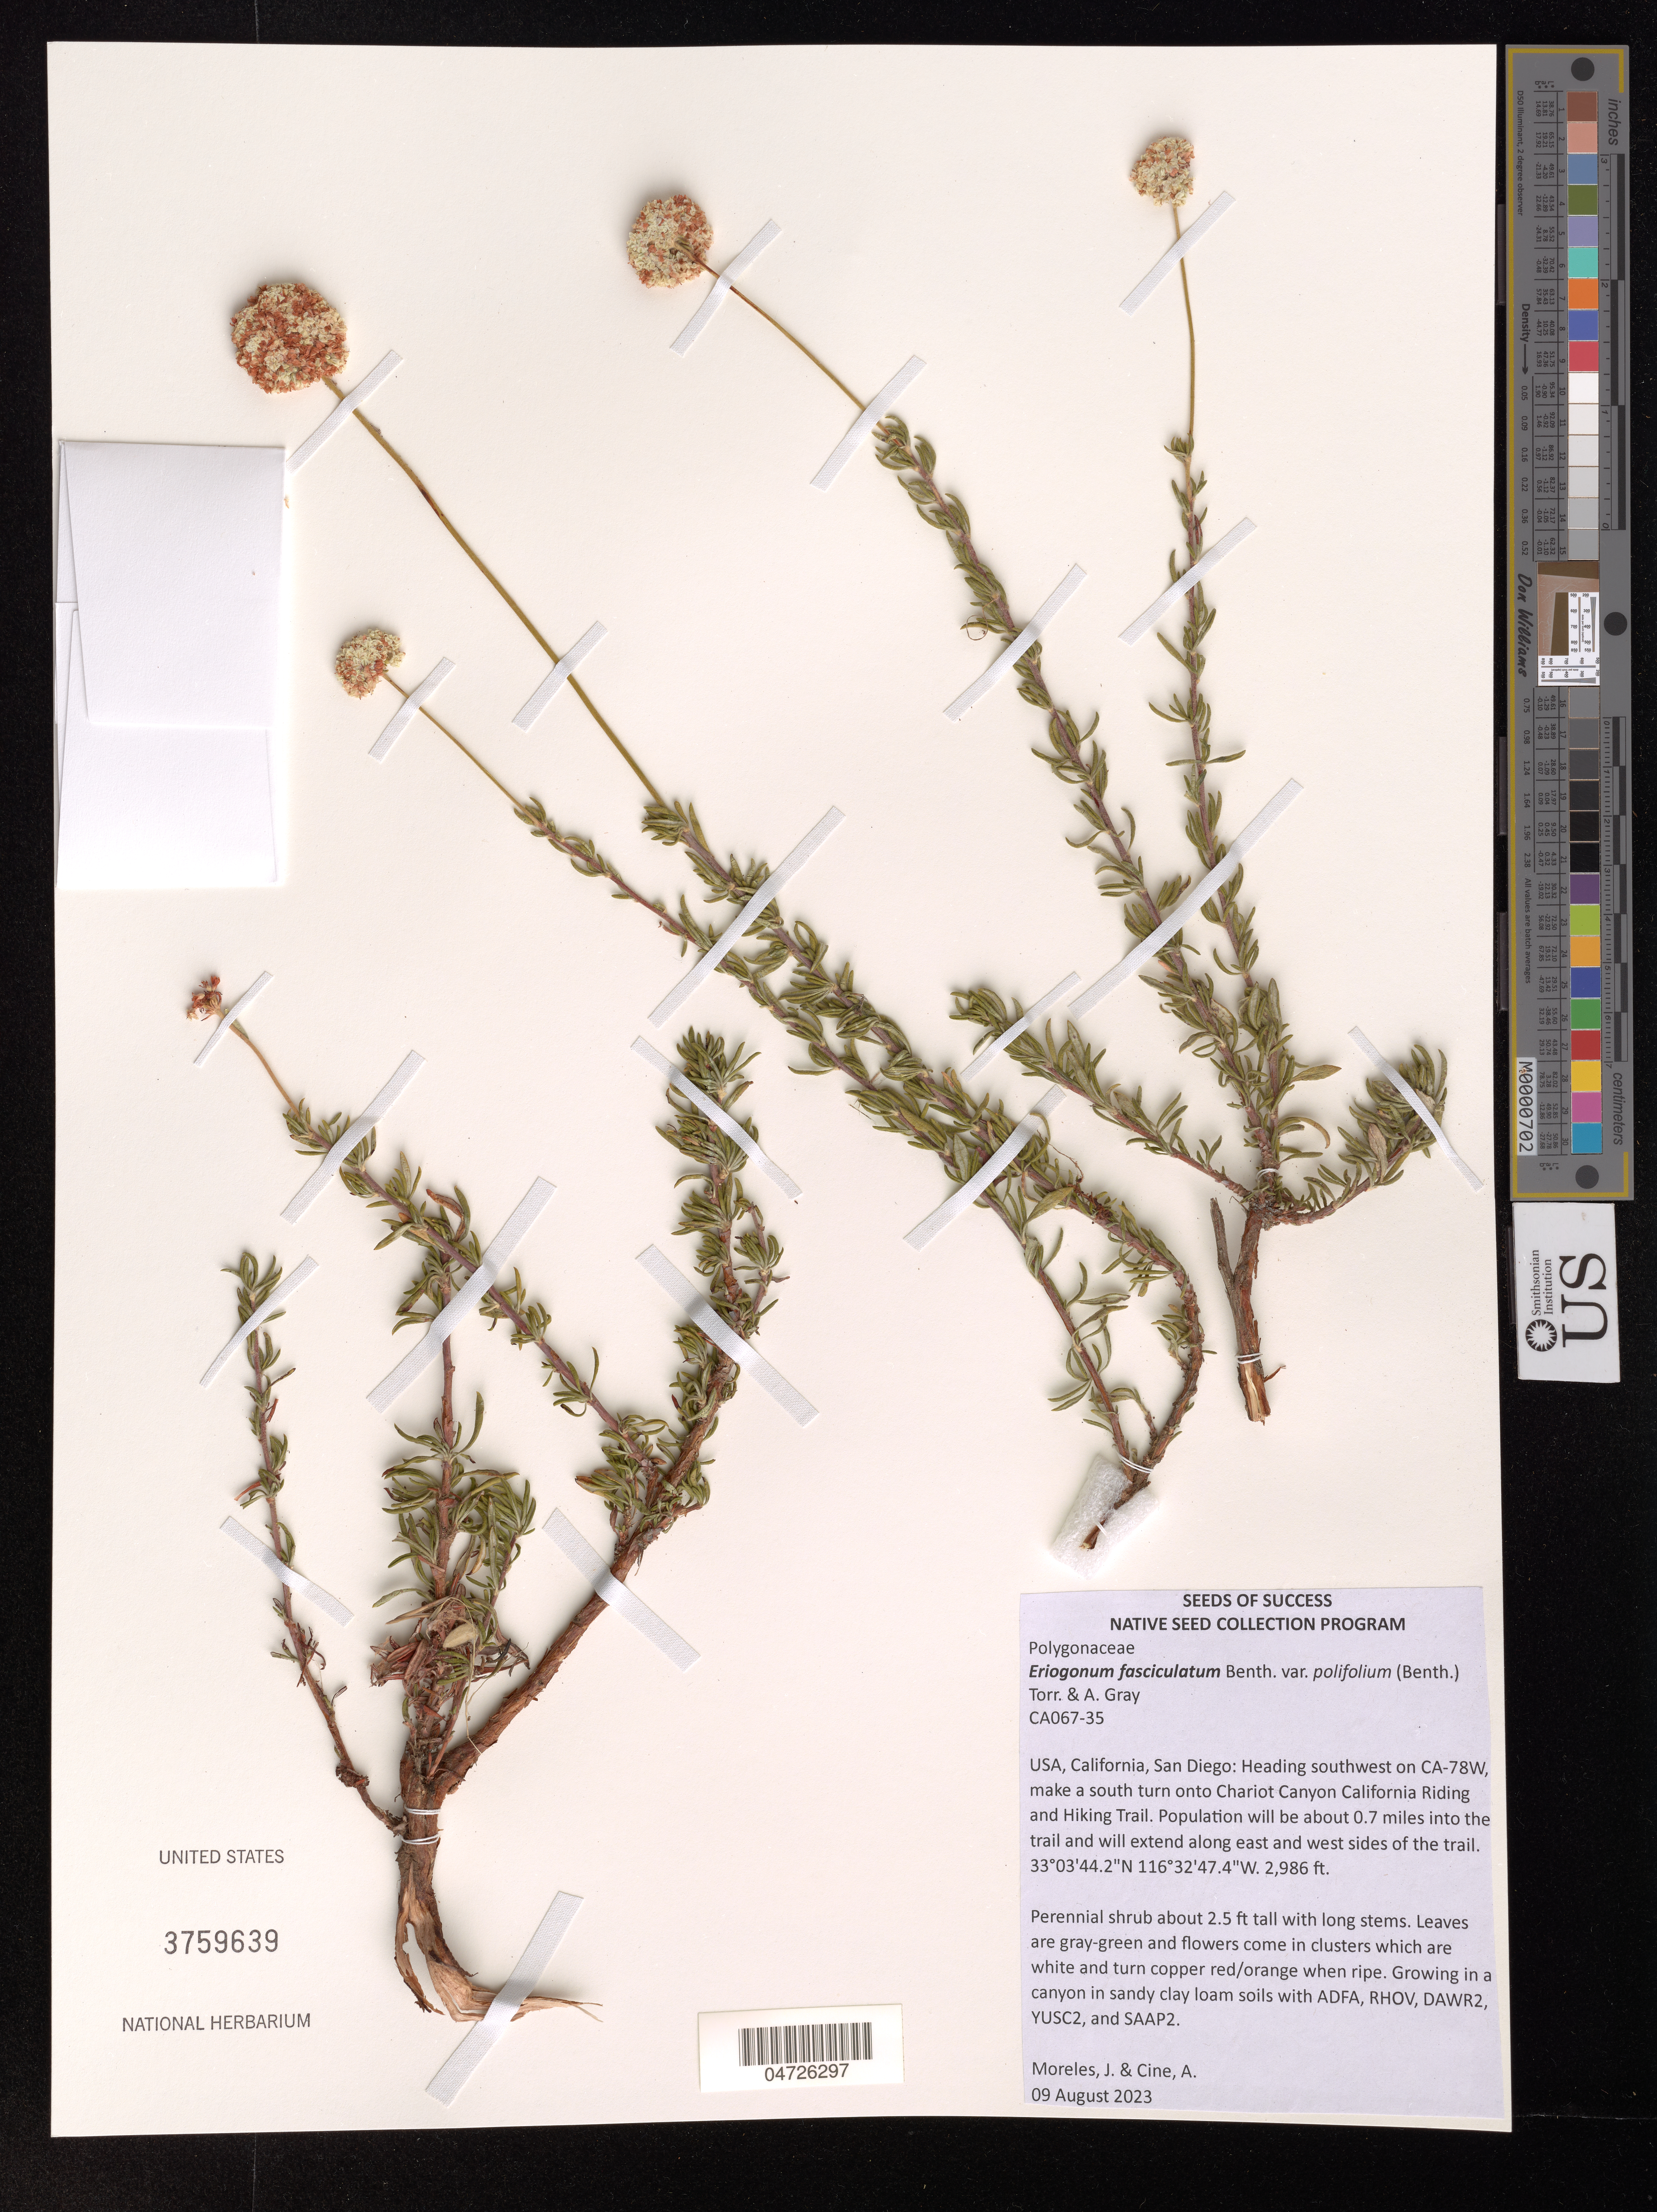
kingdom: Plantae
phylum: Tracheophyta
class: Magnoliopsida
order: Caryophyllales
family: Polygonaceae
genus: Eriogonum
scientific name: Eriogonum fasciculatum var. polifolium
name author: (Benth.) Torr. & A. Gray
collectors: J. Moreles & A. Cine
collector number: CA067-35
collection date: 2023-08-09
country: United States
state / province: California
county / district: San Deigo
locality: San Diego: Heading southwest on CA-78W, make a south turn onto Chariot Canyon California Riding and Hiking Trail. Population will be about 0.7 miles into the trail and will extend along east and west sides of the trail.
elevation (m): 910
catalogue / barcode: US 3759639